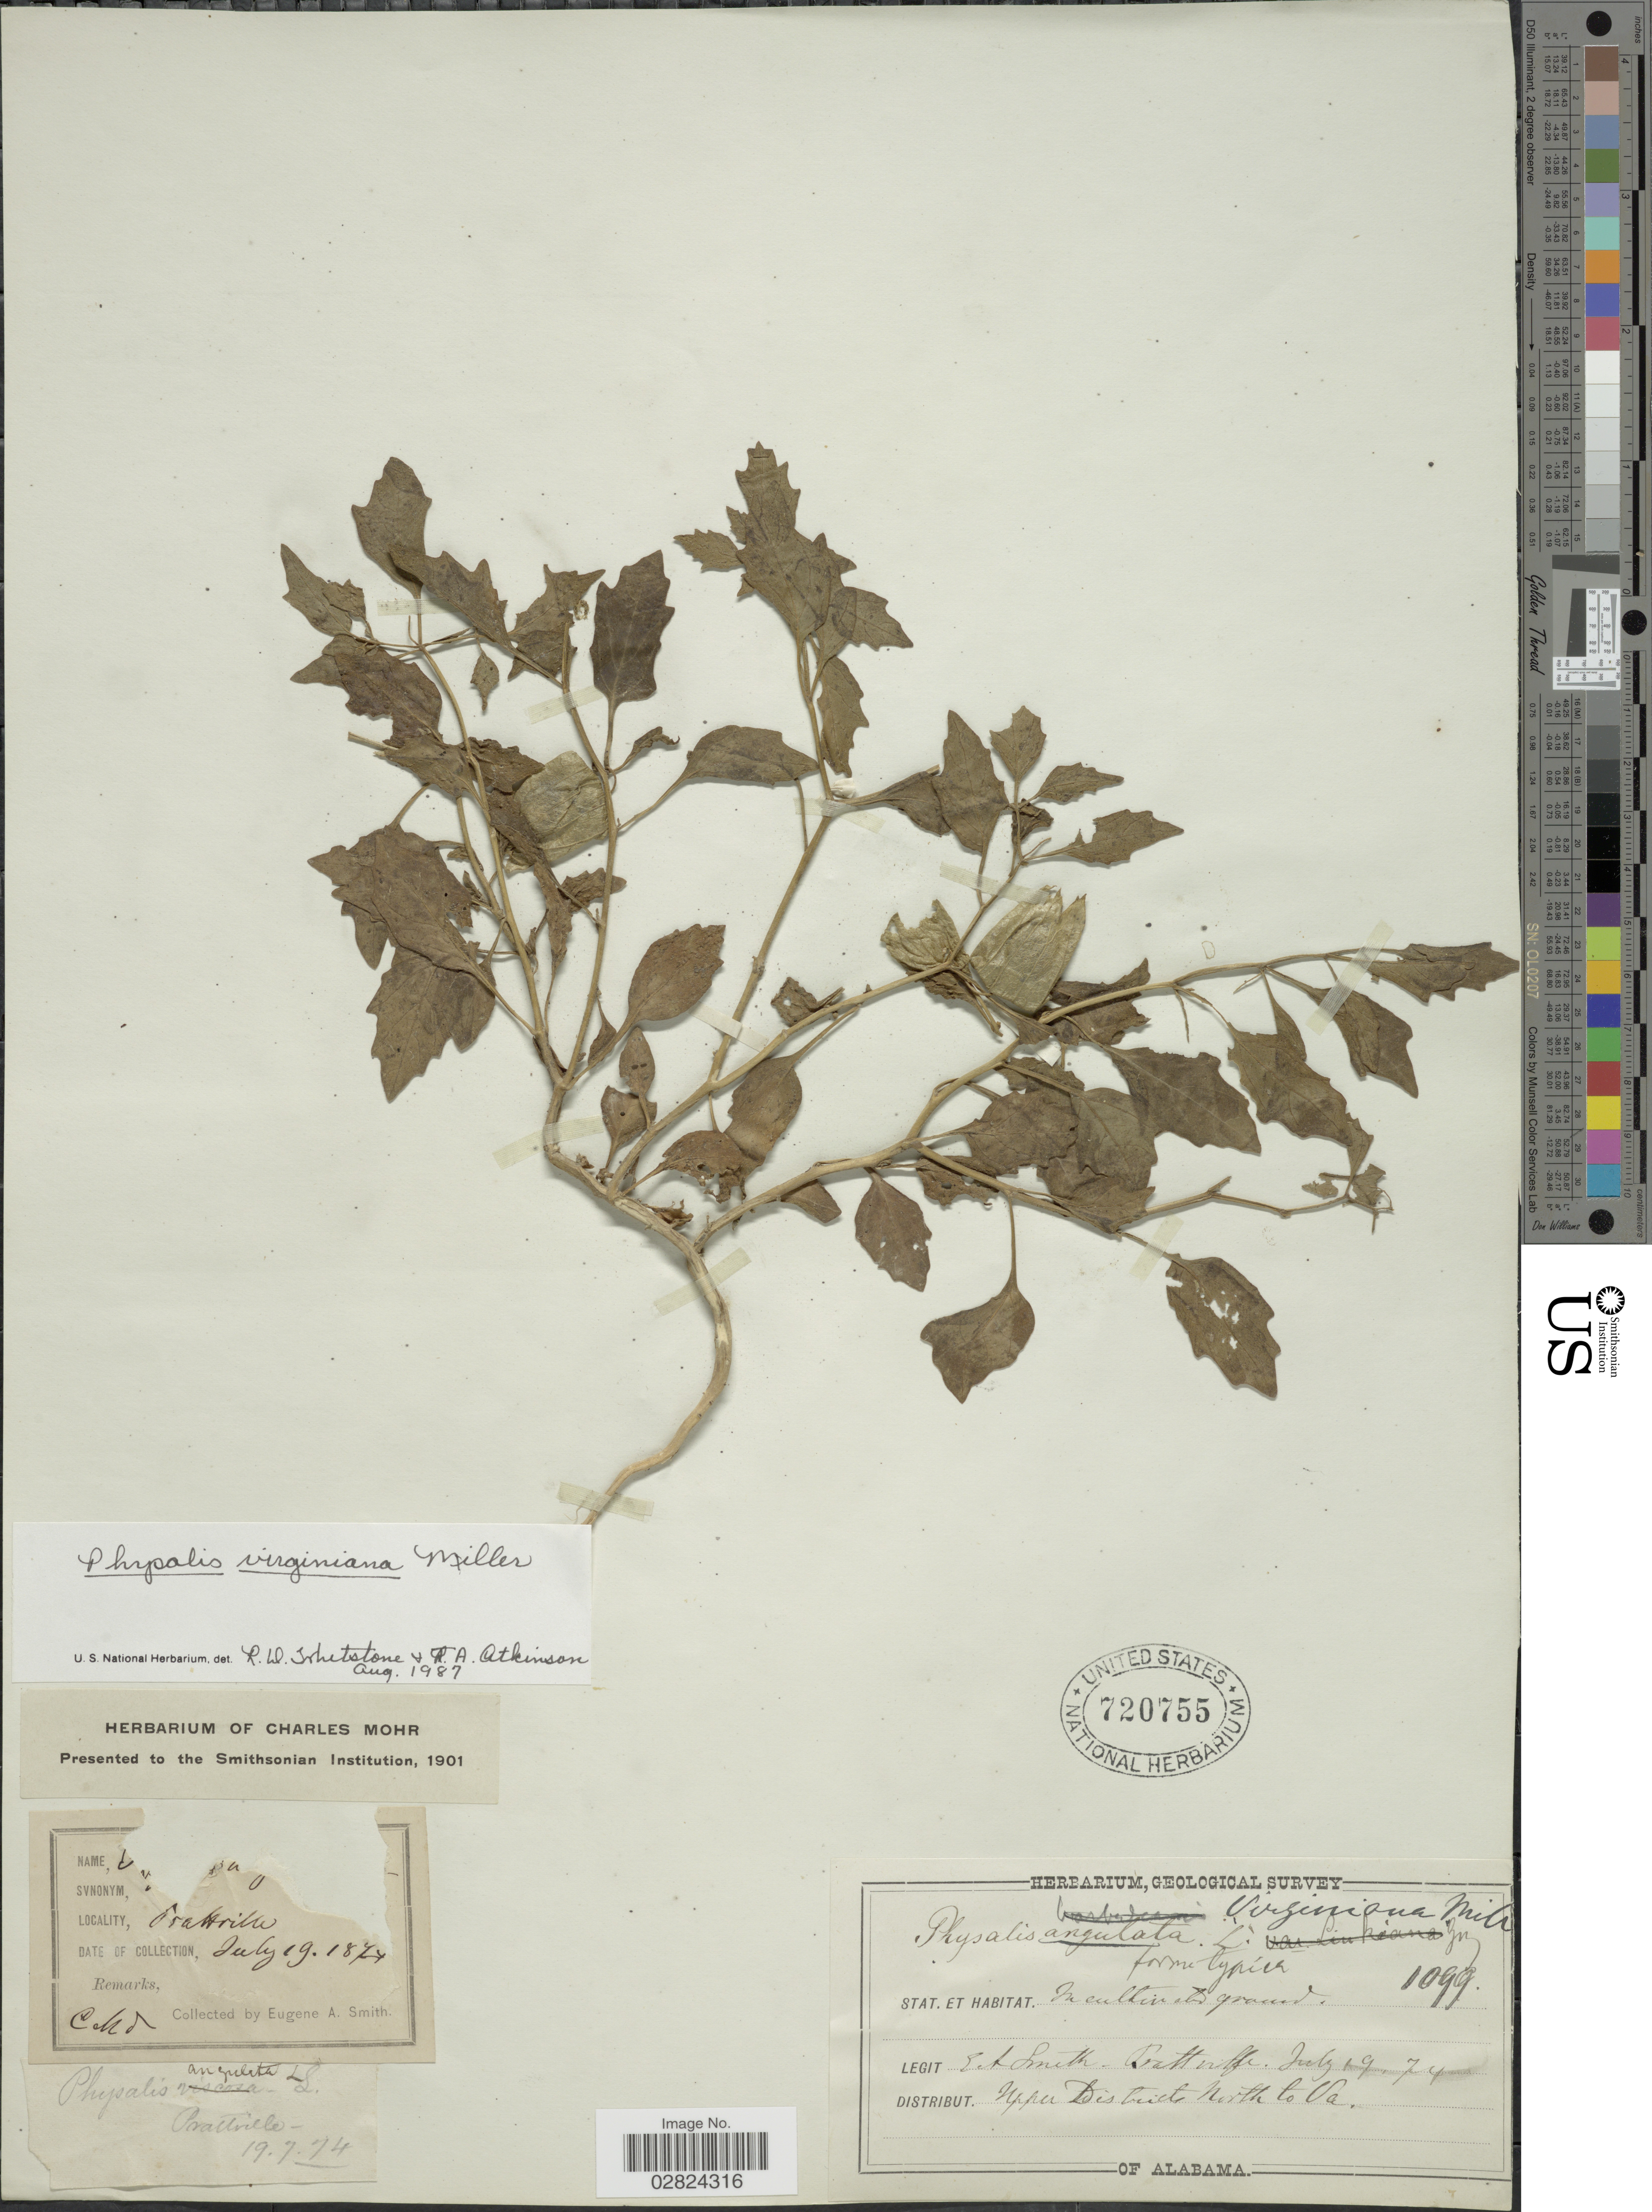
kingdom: Plantae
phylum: Tracheophyta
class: Magnoliopsida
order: Solanales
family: Solanaceae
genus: Physalis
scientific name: Physalis virginiana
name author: Mill.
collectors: E. A. Smith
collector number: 1099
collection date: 1874-07-19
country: United States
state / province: Alabama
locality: Prattville, upper Districts North to Va.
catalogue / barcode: US 720755